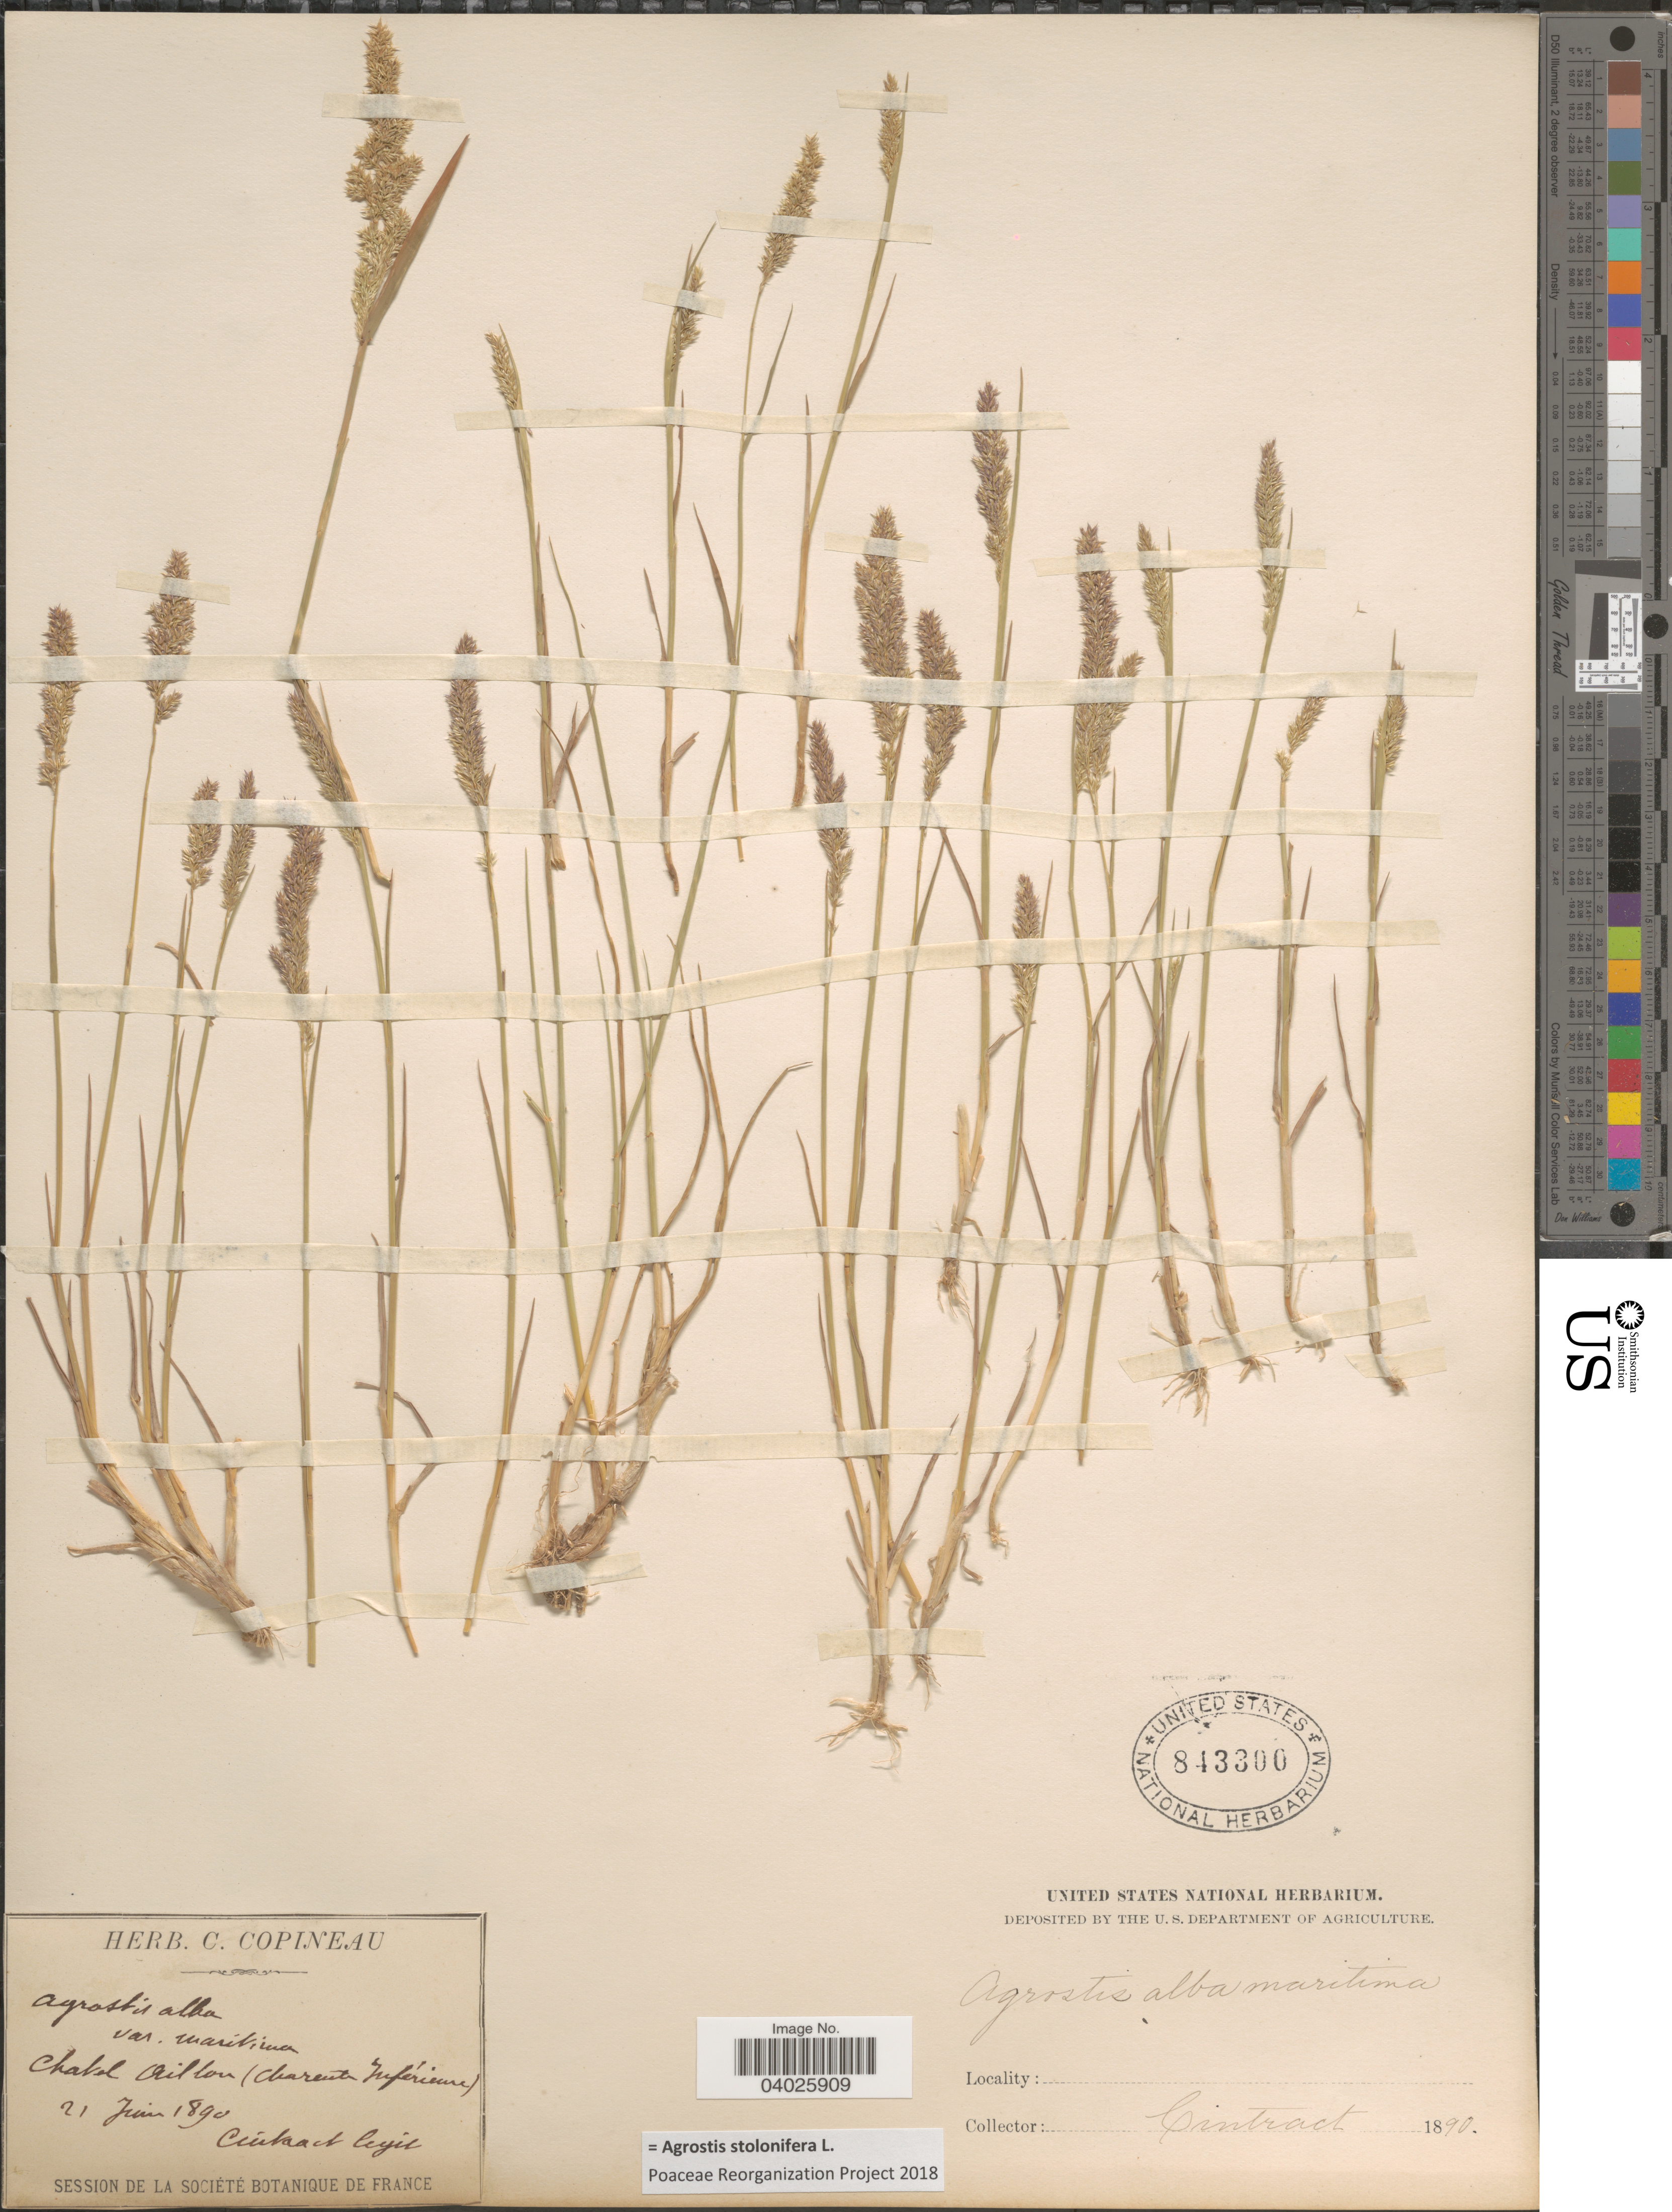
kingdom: Plantae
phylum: Tracheophyta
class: Liliopsida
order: Poales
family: Poaceae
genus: Agrostis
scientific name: Agrostis stolonifera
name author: L.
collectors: Cintract, --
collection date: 1890-06-21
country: France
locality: Chatel Aillon (Charente Inférieure).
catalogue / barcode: US 843300